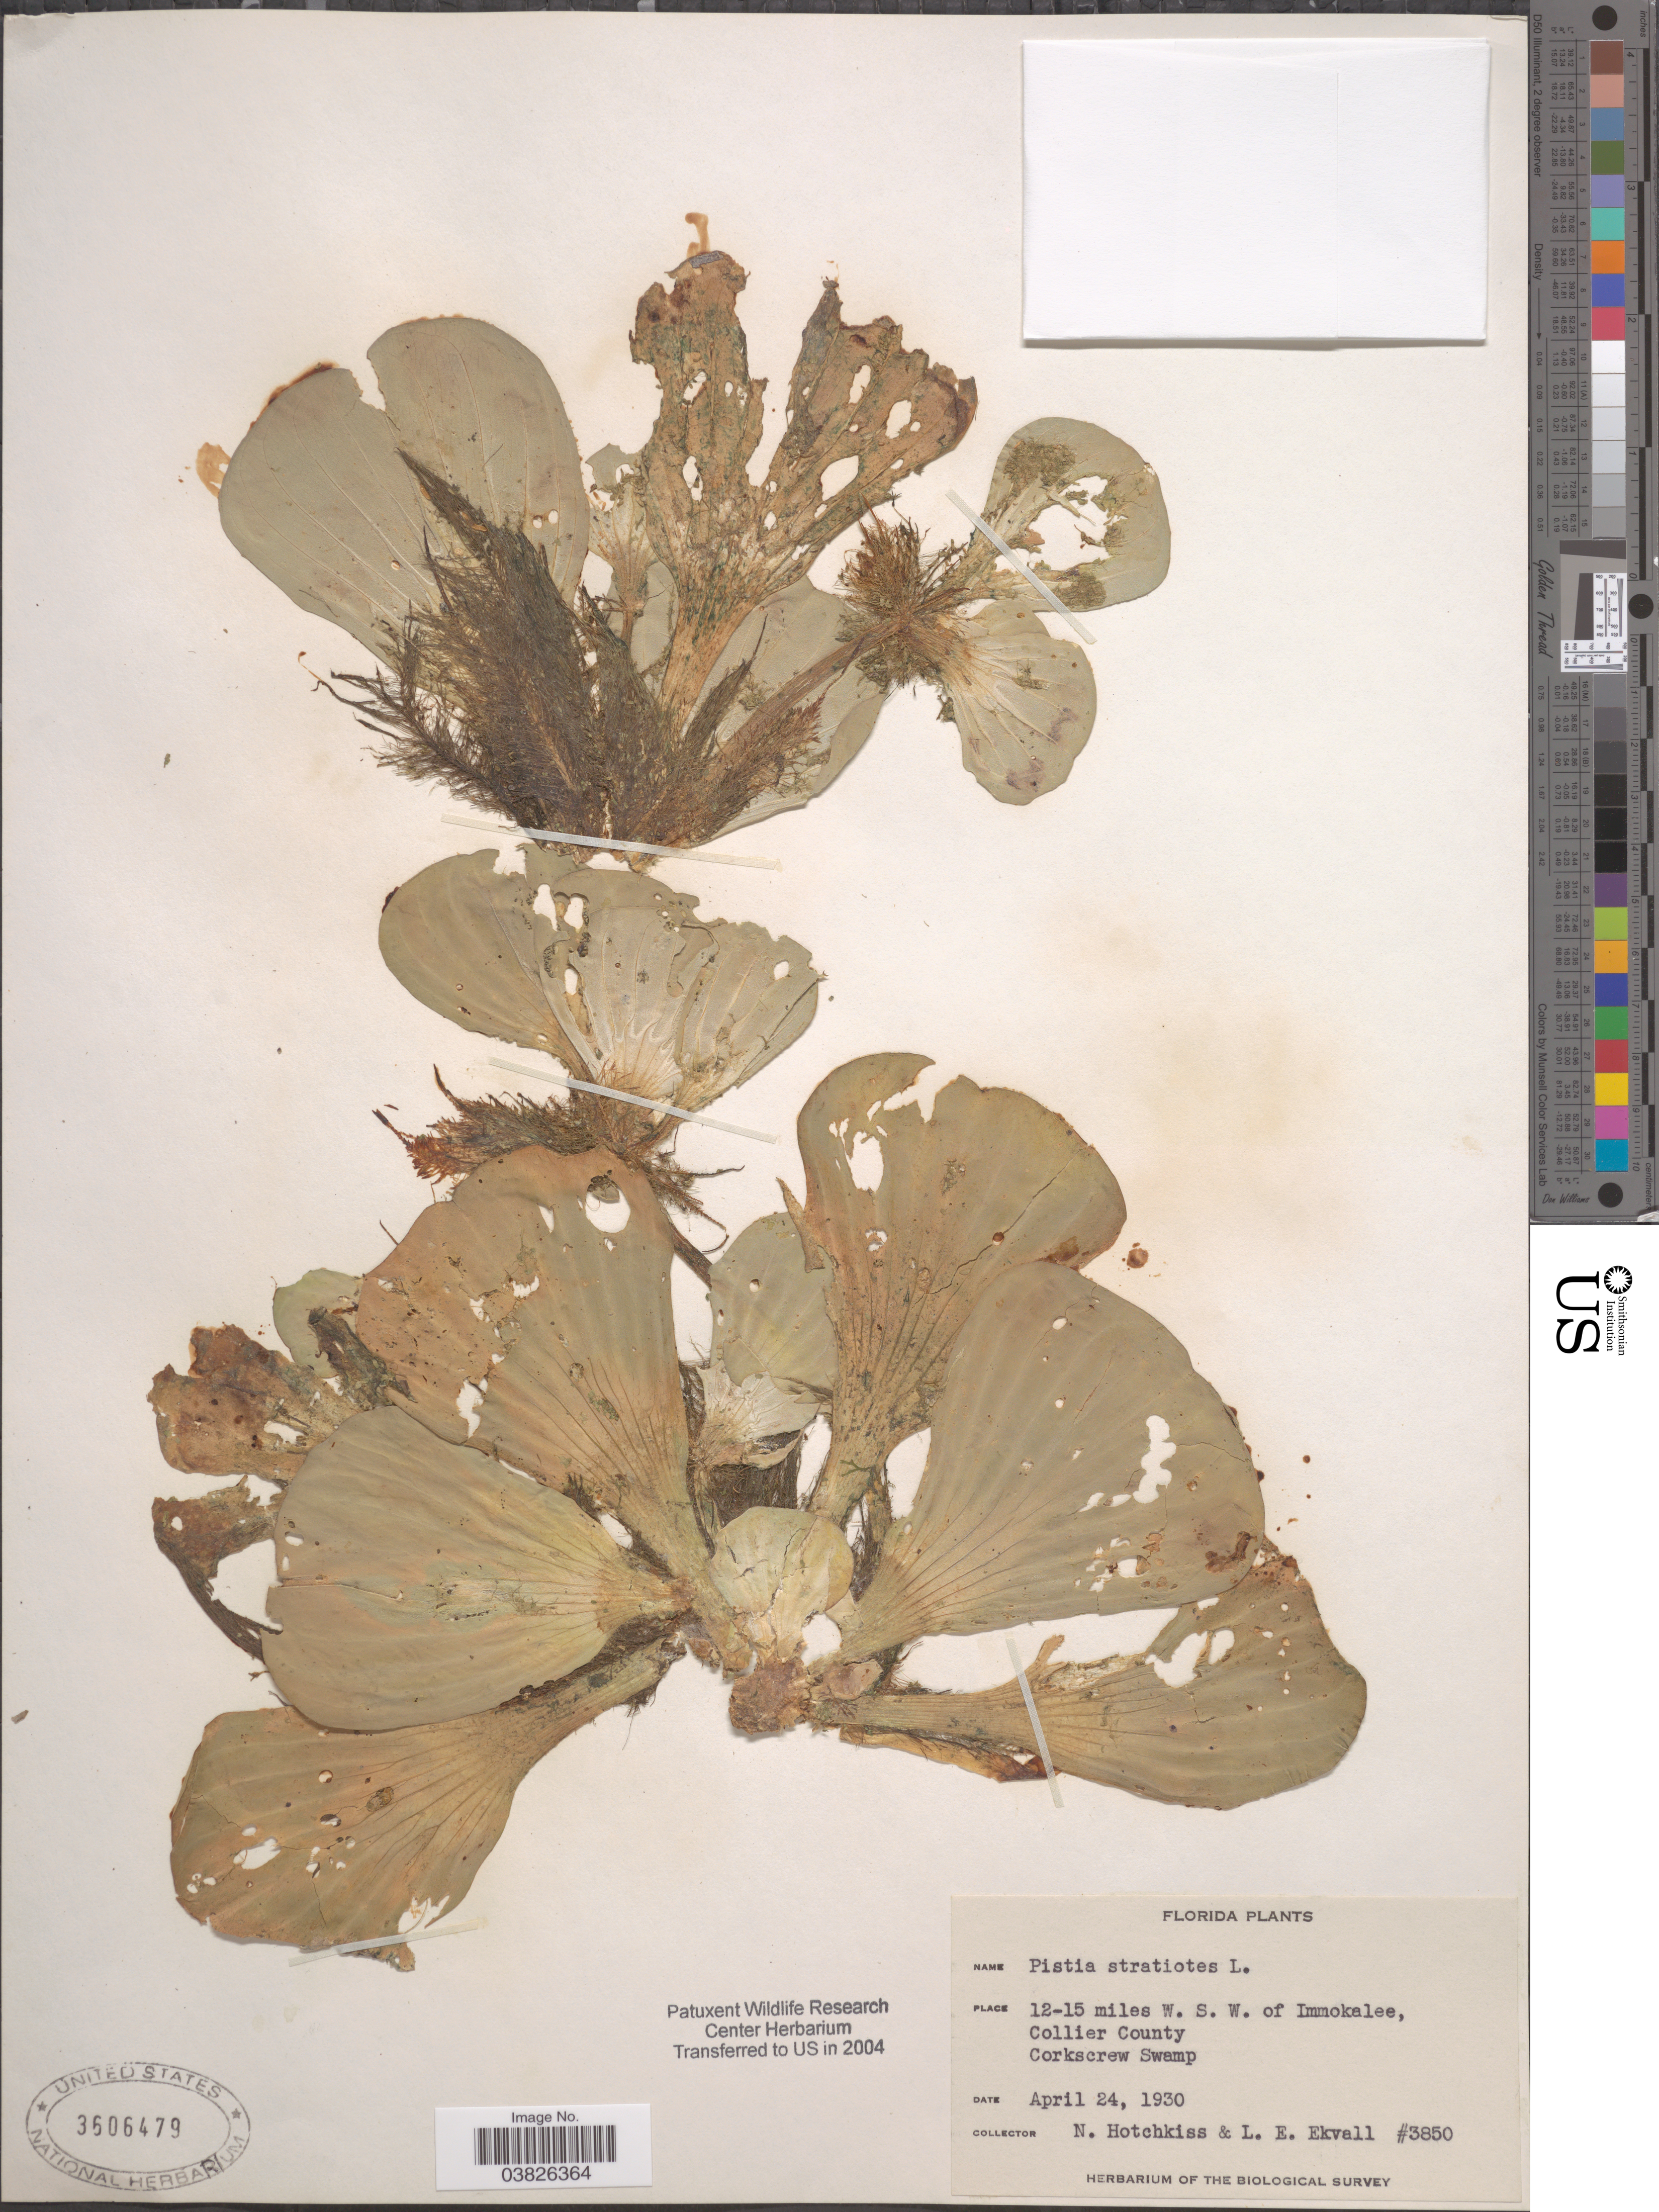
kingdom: Plantae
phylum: Tracheophyta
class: Liliopsida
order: Alismatales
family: Araceae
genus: Pistia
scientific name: Pistia stratiotes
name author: L.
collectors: N. Hotchkiss & L. Ekvall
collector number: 3850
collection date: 1930-04-24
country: United States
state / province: Florida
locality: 12-15 miles W.S.W. of Immokalee, Collier County. Corkscrew Swamp.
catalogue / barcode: US 3606479